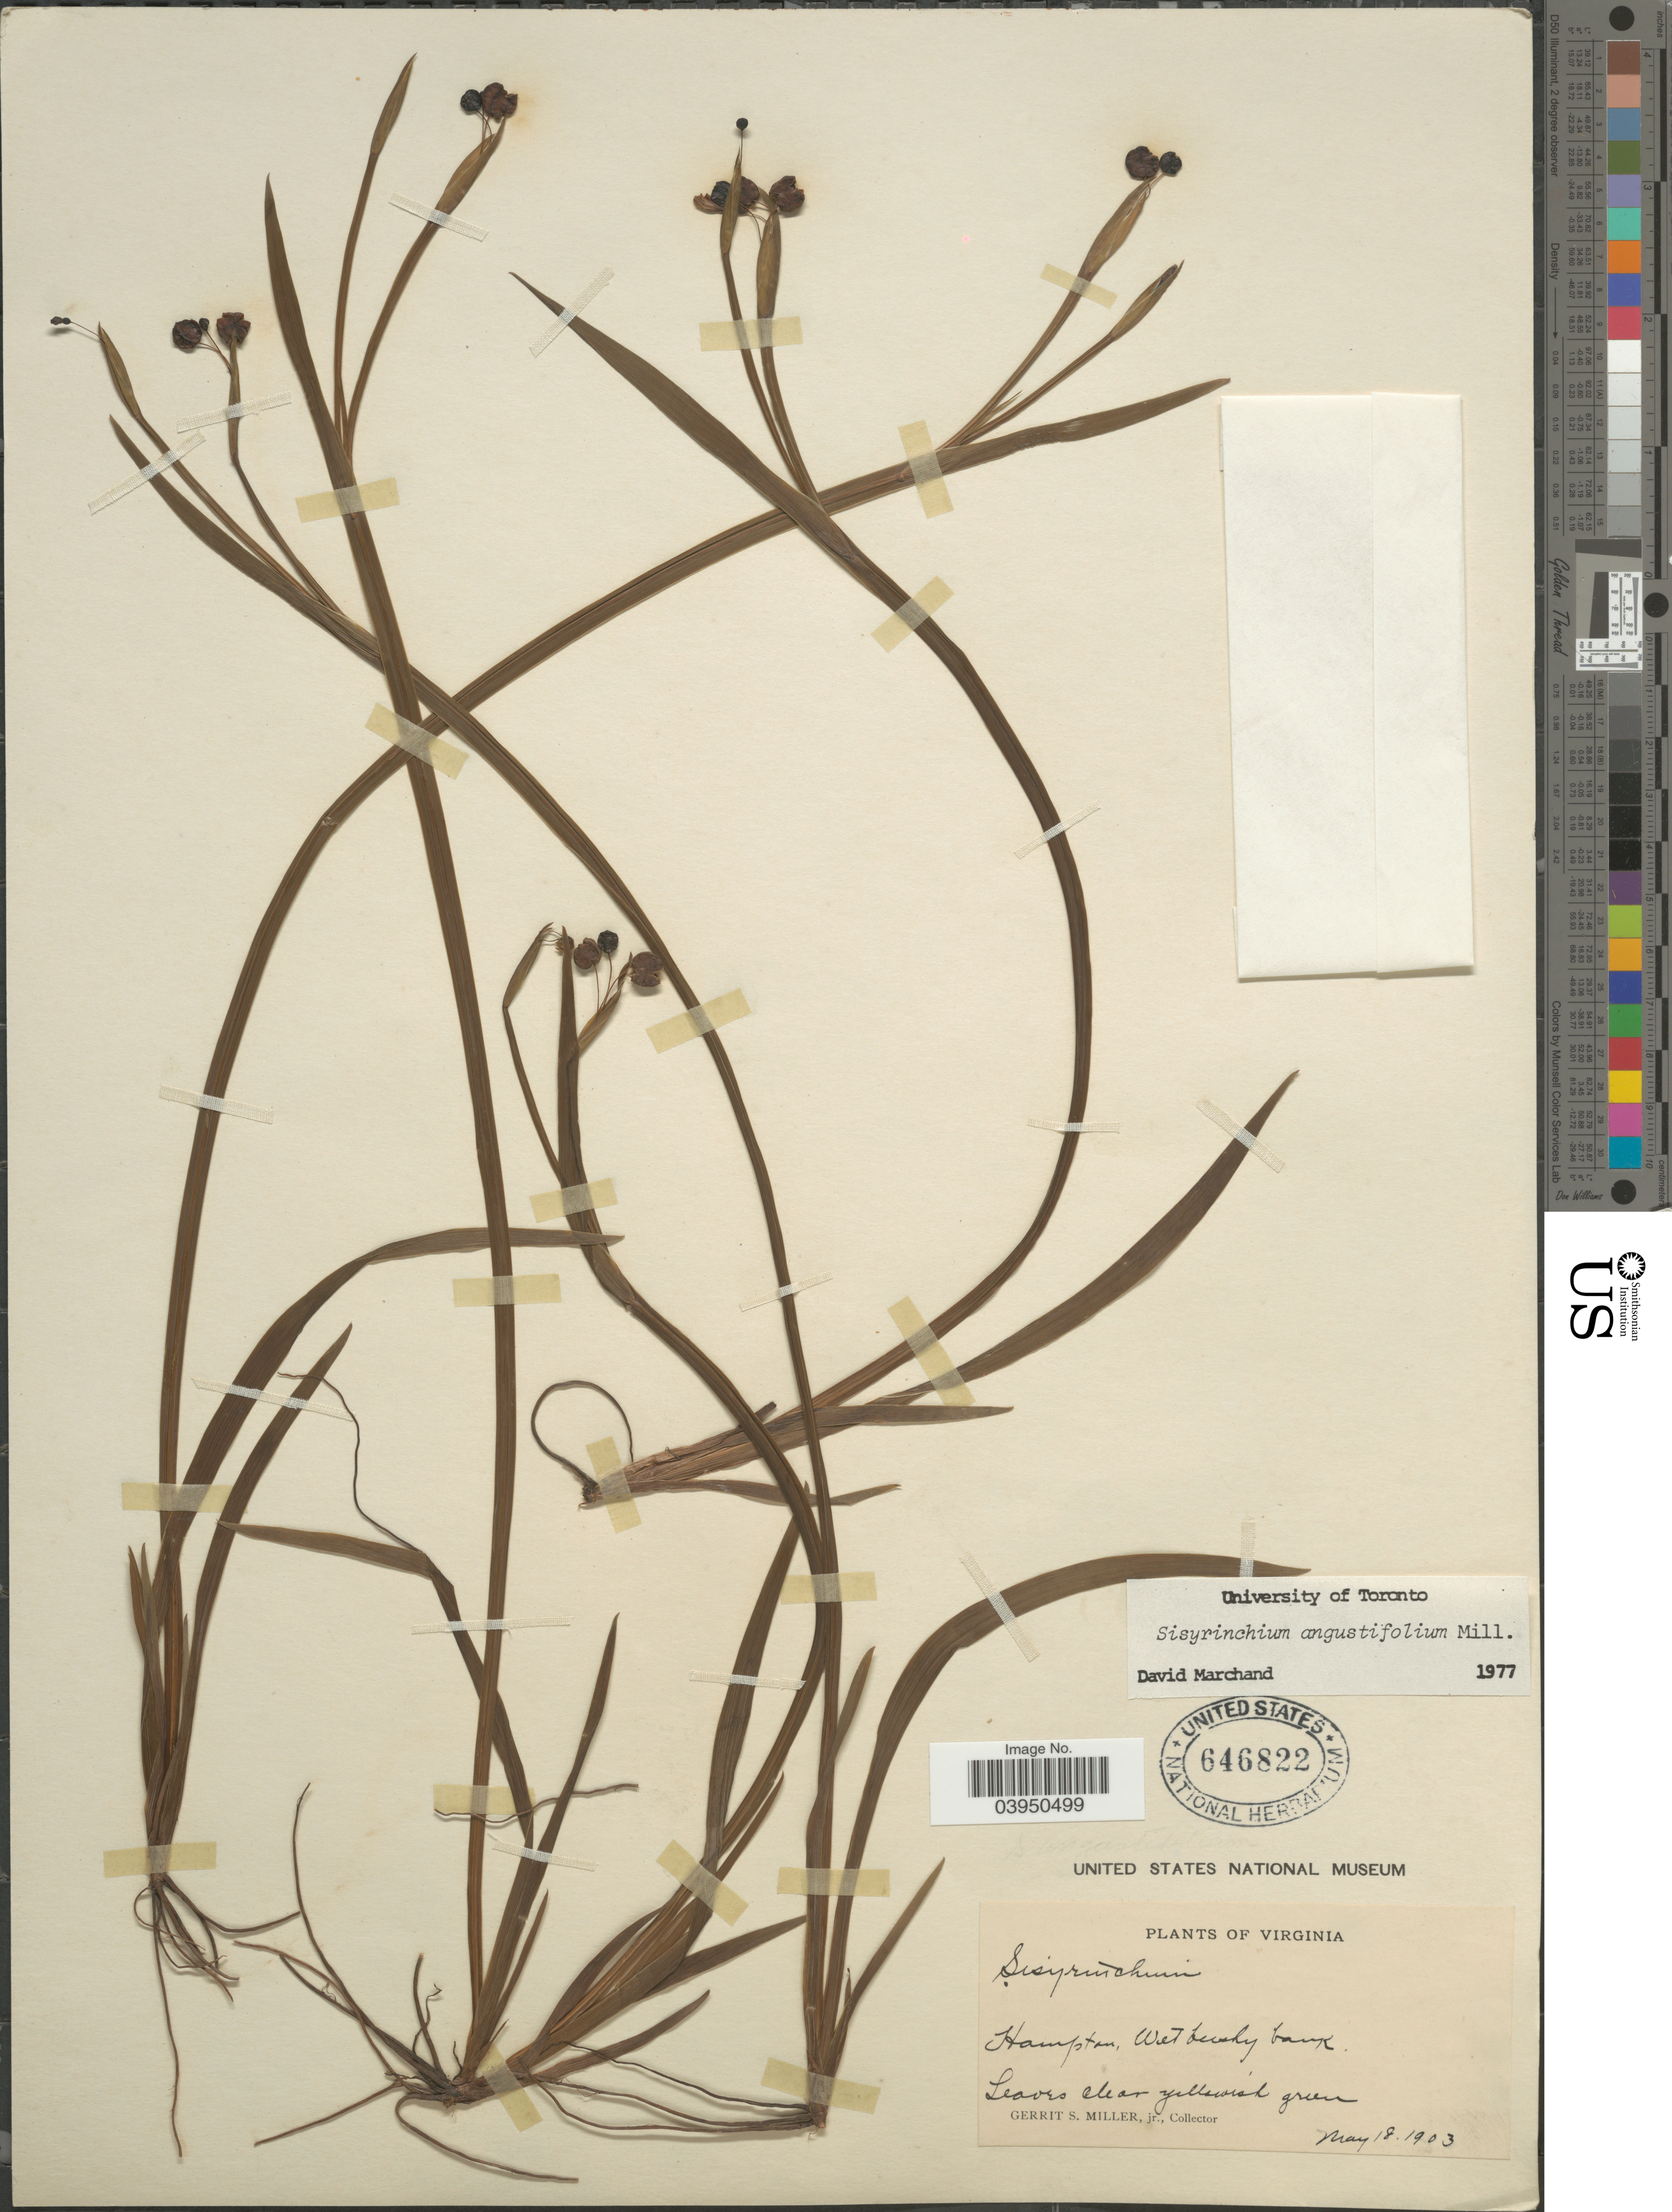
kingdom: Plantae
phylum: Tracheophyta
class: Liliopsida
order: Asparagales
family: Iridaceae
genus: Sisyrinchium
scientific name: Sisyrinchium angustifolium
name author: Mill.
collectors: G. S. Miller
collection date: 1903-05-18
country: United States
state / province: Virginia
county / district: City of Hampton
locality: Hampton.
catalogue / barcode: US 646822